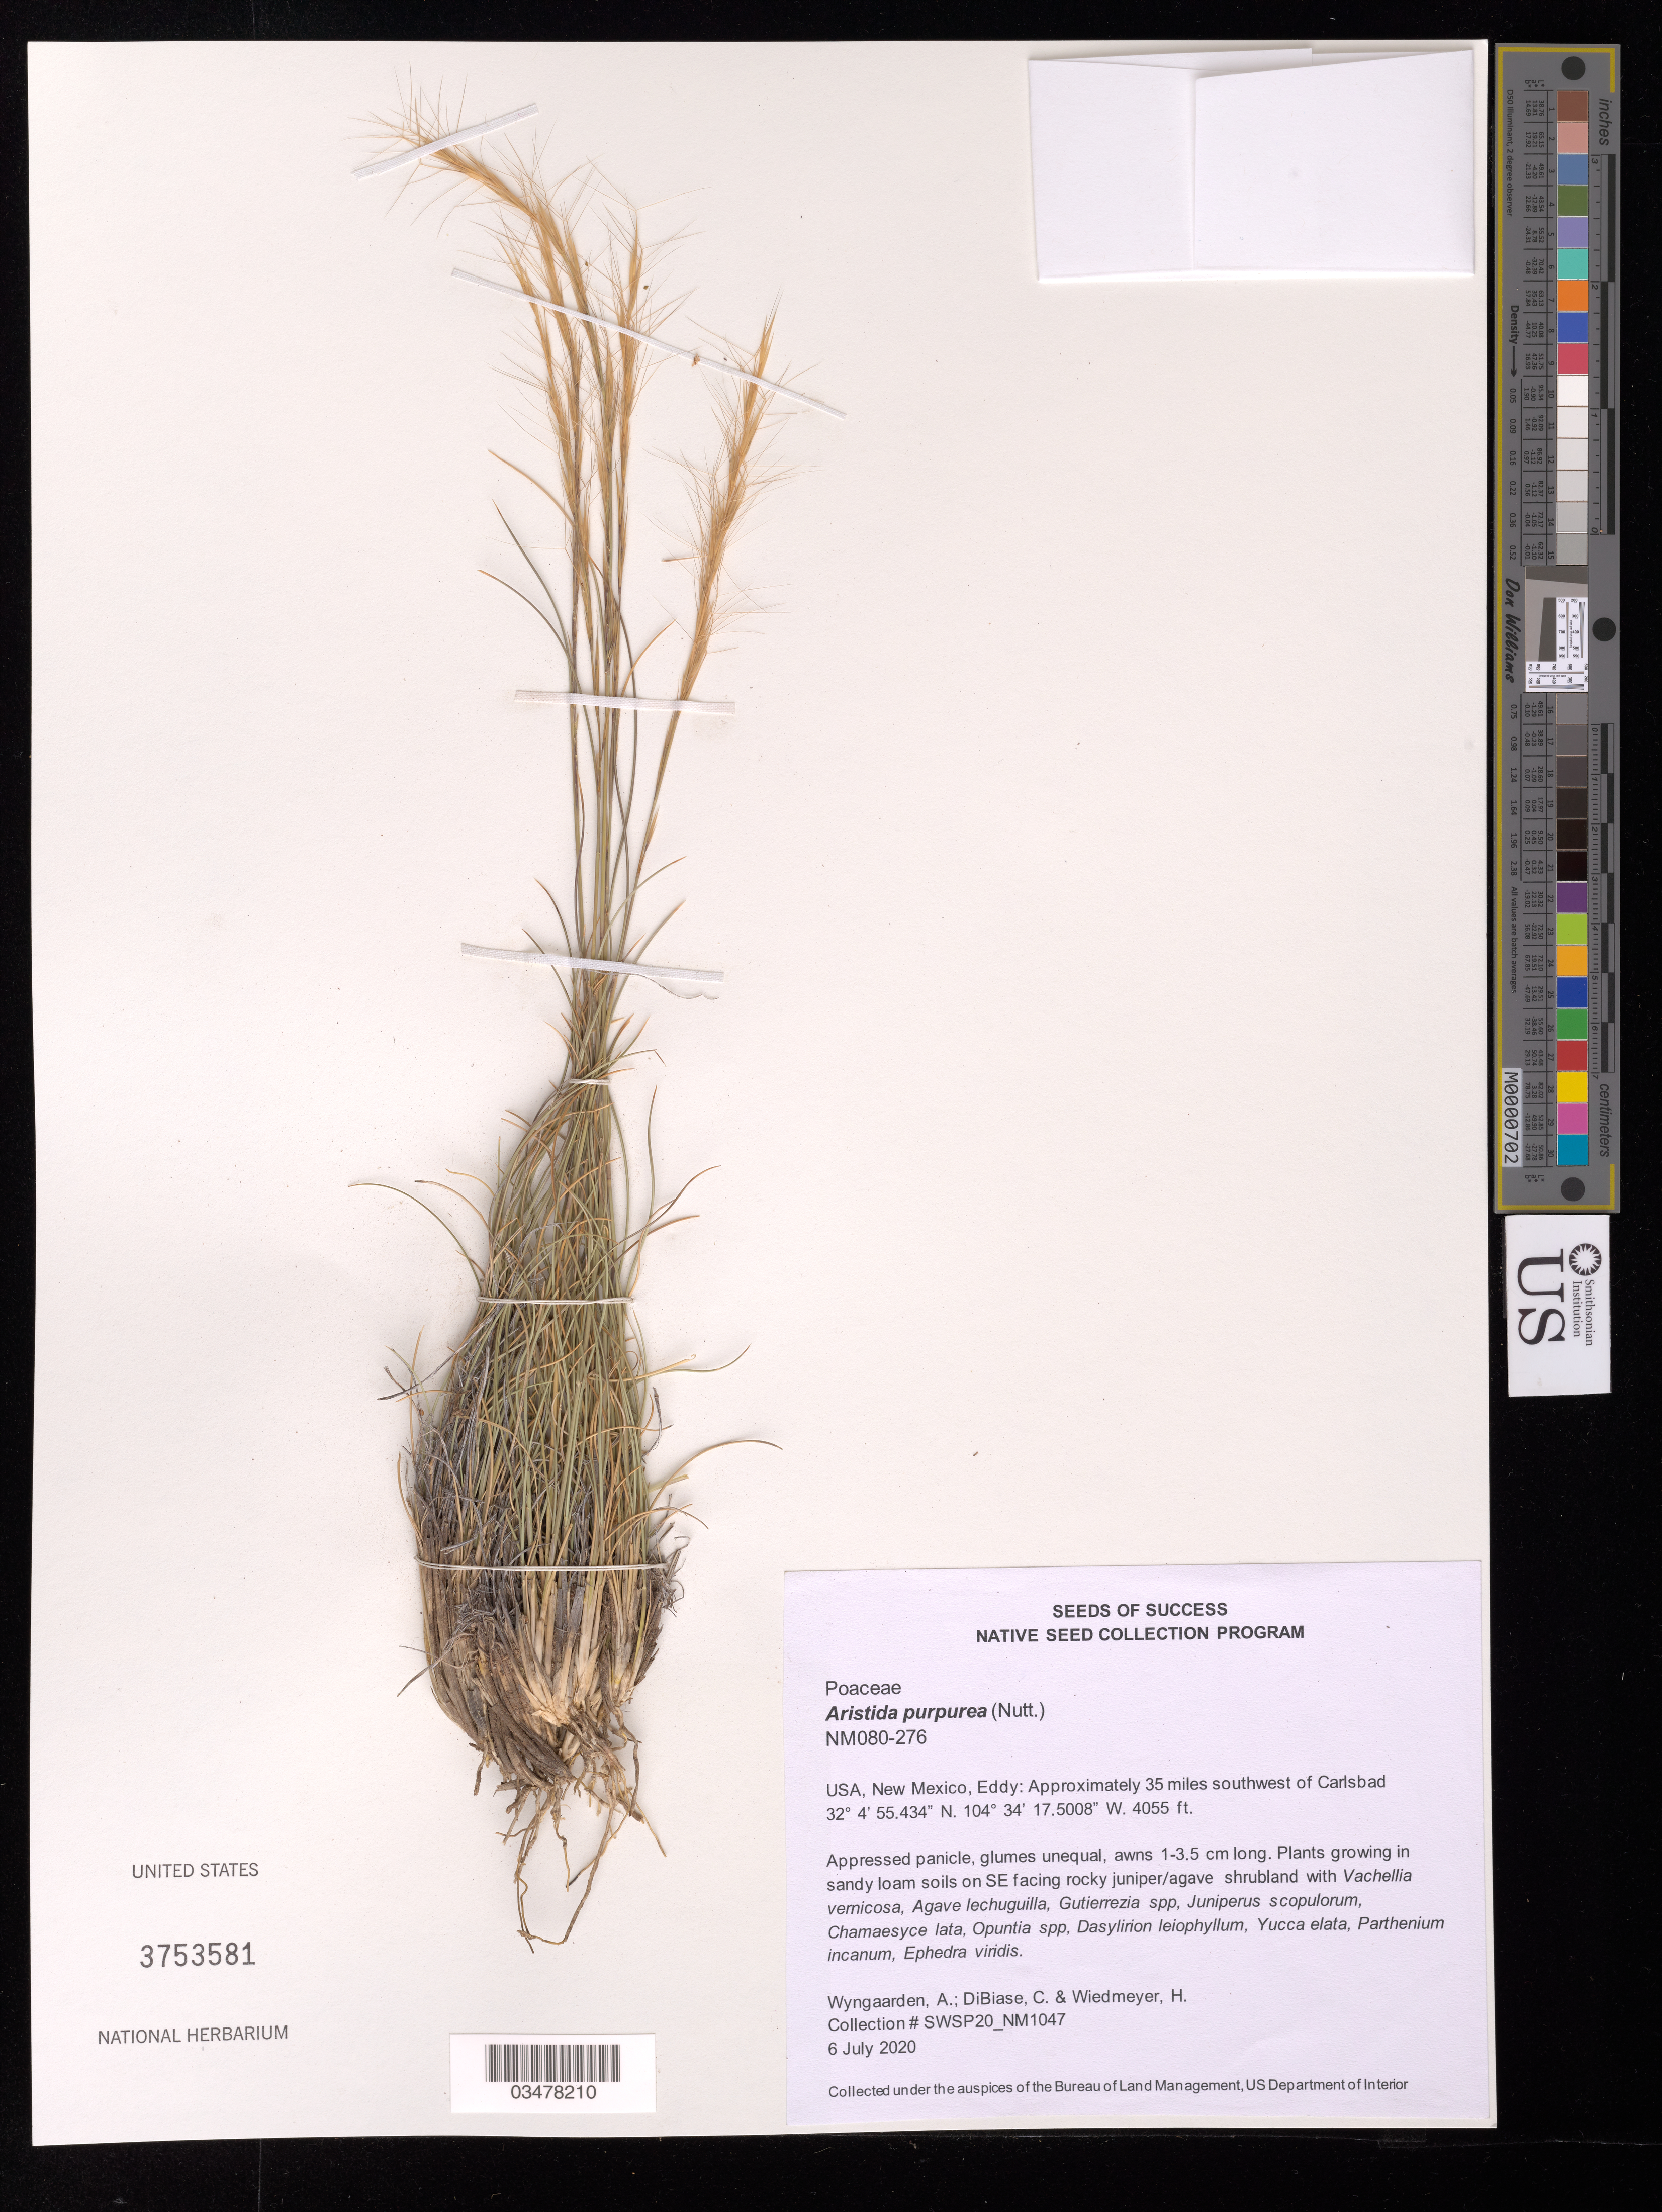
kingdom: Plantae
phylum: Tracheophyta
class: Liliopsida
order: Poales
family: Poaceae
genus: Aristida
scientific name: Aristida purpurea f. brownii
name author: (Warnock) Allred & Valdés-Reyna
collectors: A. Wyngaarden, C. DiBiase & H. Wiedmeyer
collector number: NM080-276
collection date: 2020-07-06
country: United States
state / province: New Mexico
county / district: Eddy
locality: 35 mi. SW of Carlsbad.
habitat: Sandy loam soils Rocky juniper/agave shrubland. With Agave lechuguilla, Opuntia sp., Yucca elata, Ephedra viridis, etc.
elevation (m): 1236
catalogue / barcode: US 3753581